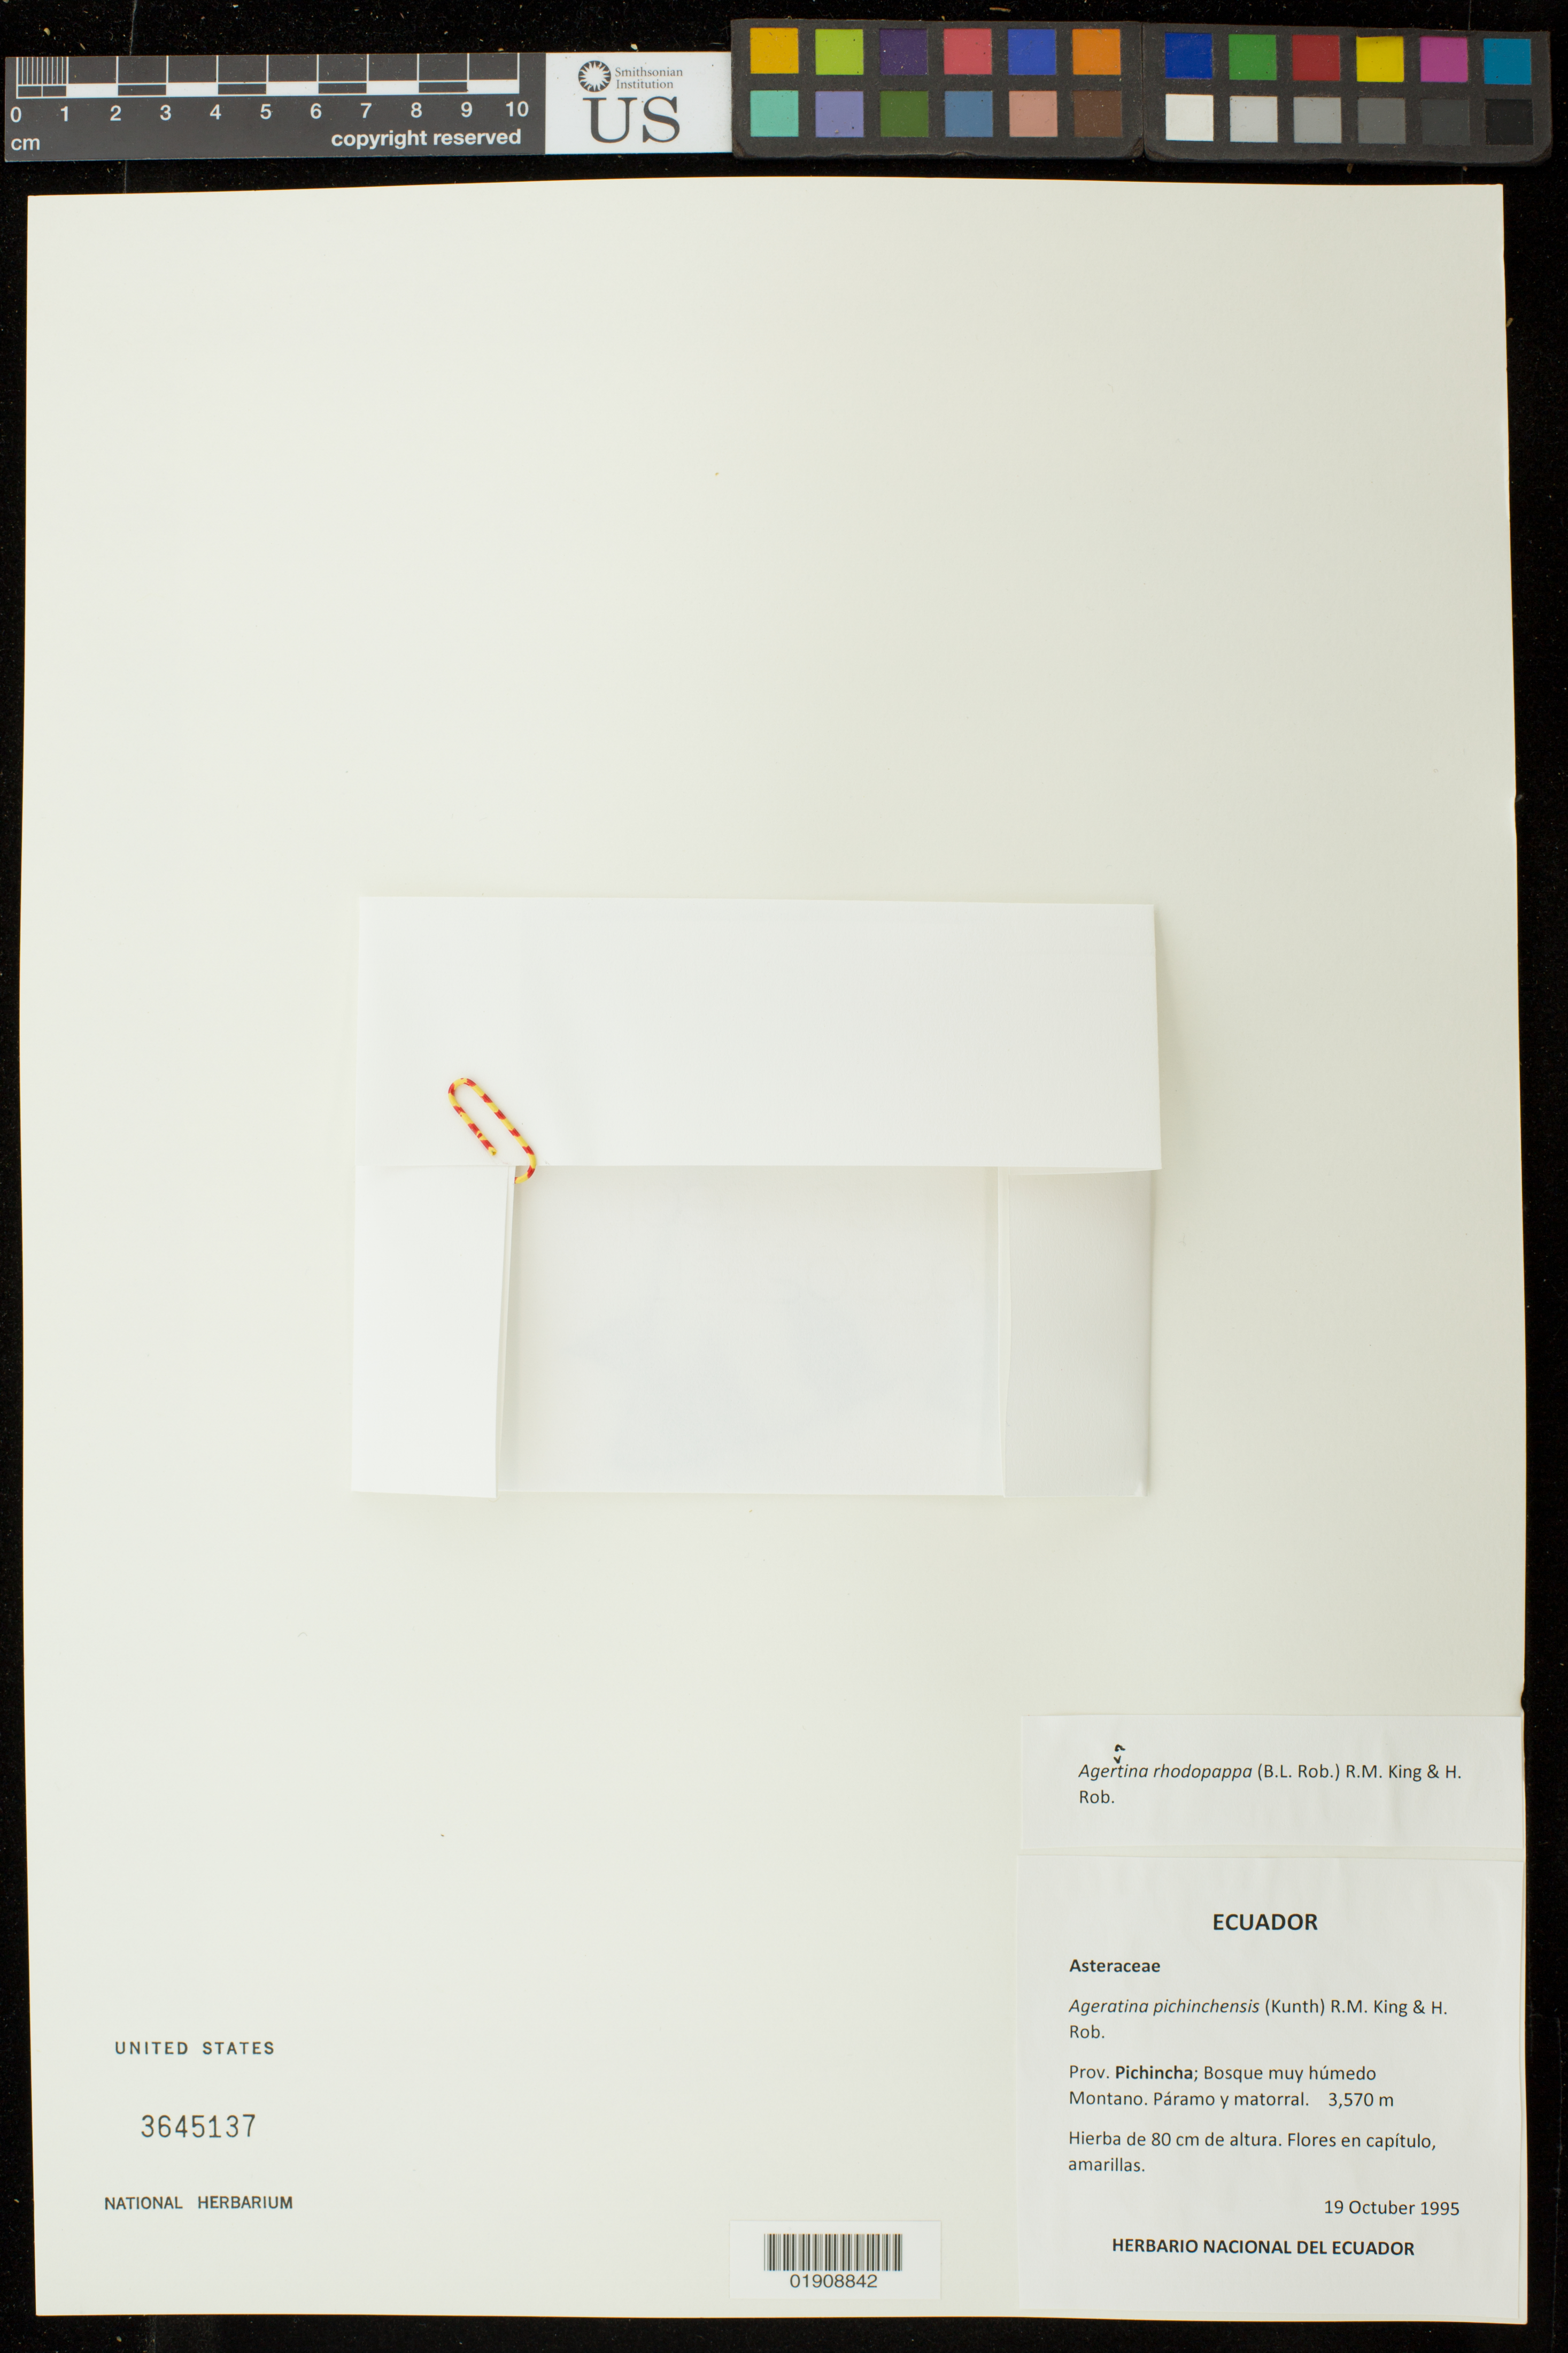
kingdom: Plantae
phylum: Tracheophyta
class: Magnoliopsida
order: Asterales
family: Asteraceae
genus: Ageratina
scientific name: Ageratina rhodopappa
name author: (B.L. Rob.) R.M. King & H. Rob.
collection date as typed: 19 October 1995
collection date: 1995-10-19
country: Ecuador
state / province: Pichincha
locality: Boque muy humedo Montano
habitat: Paramo y matorral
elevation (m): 3570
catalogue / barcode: US 3645137